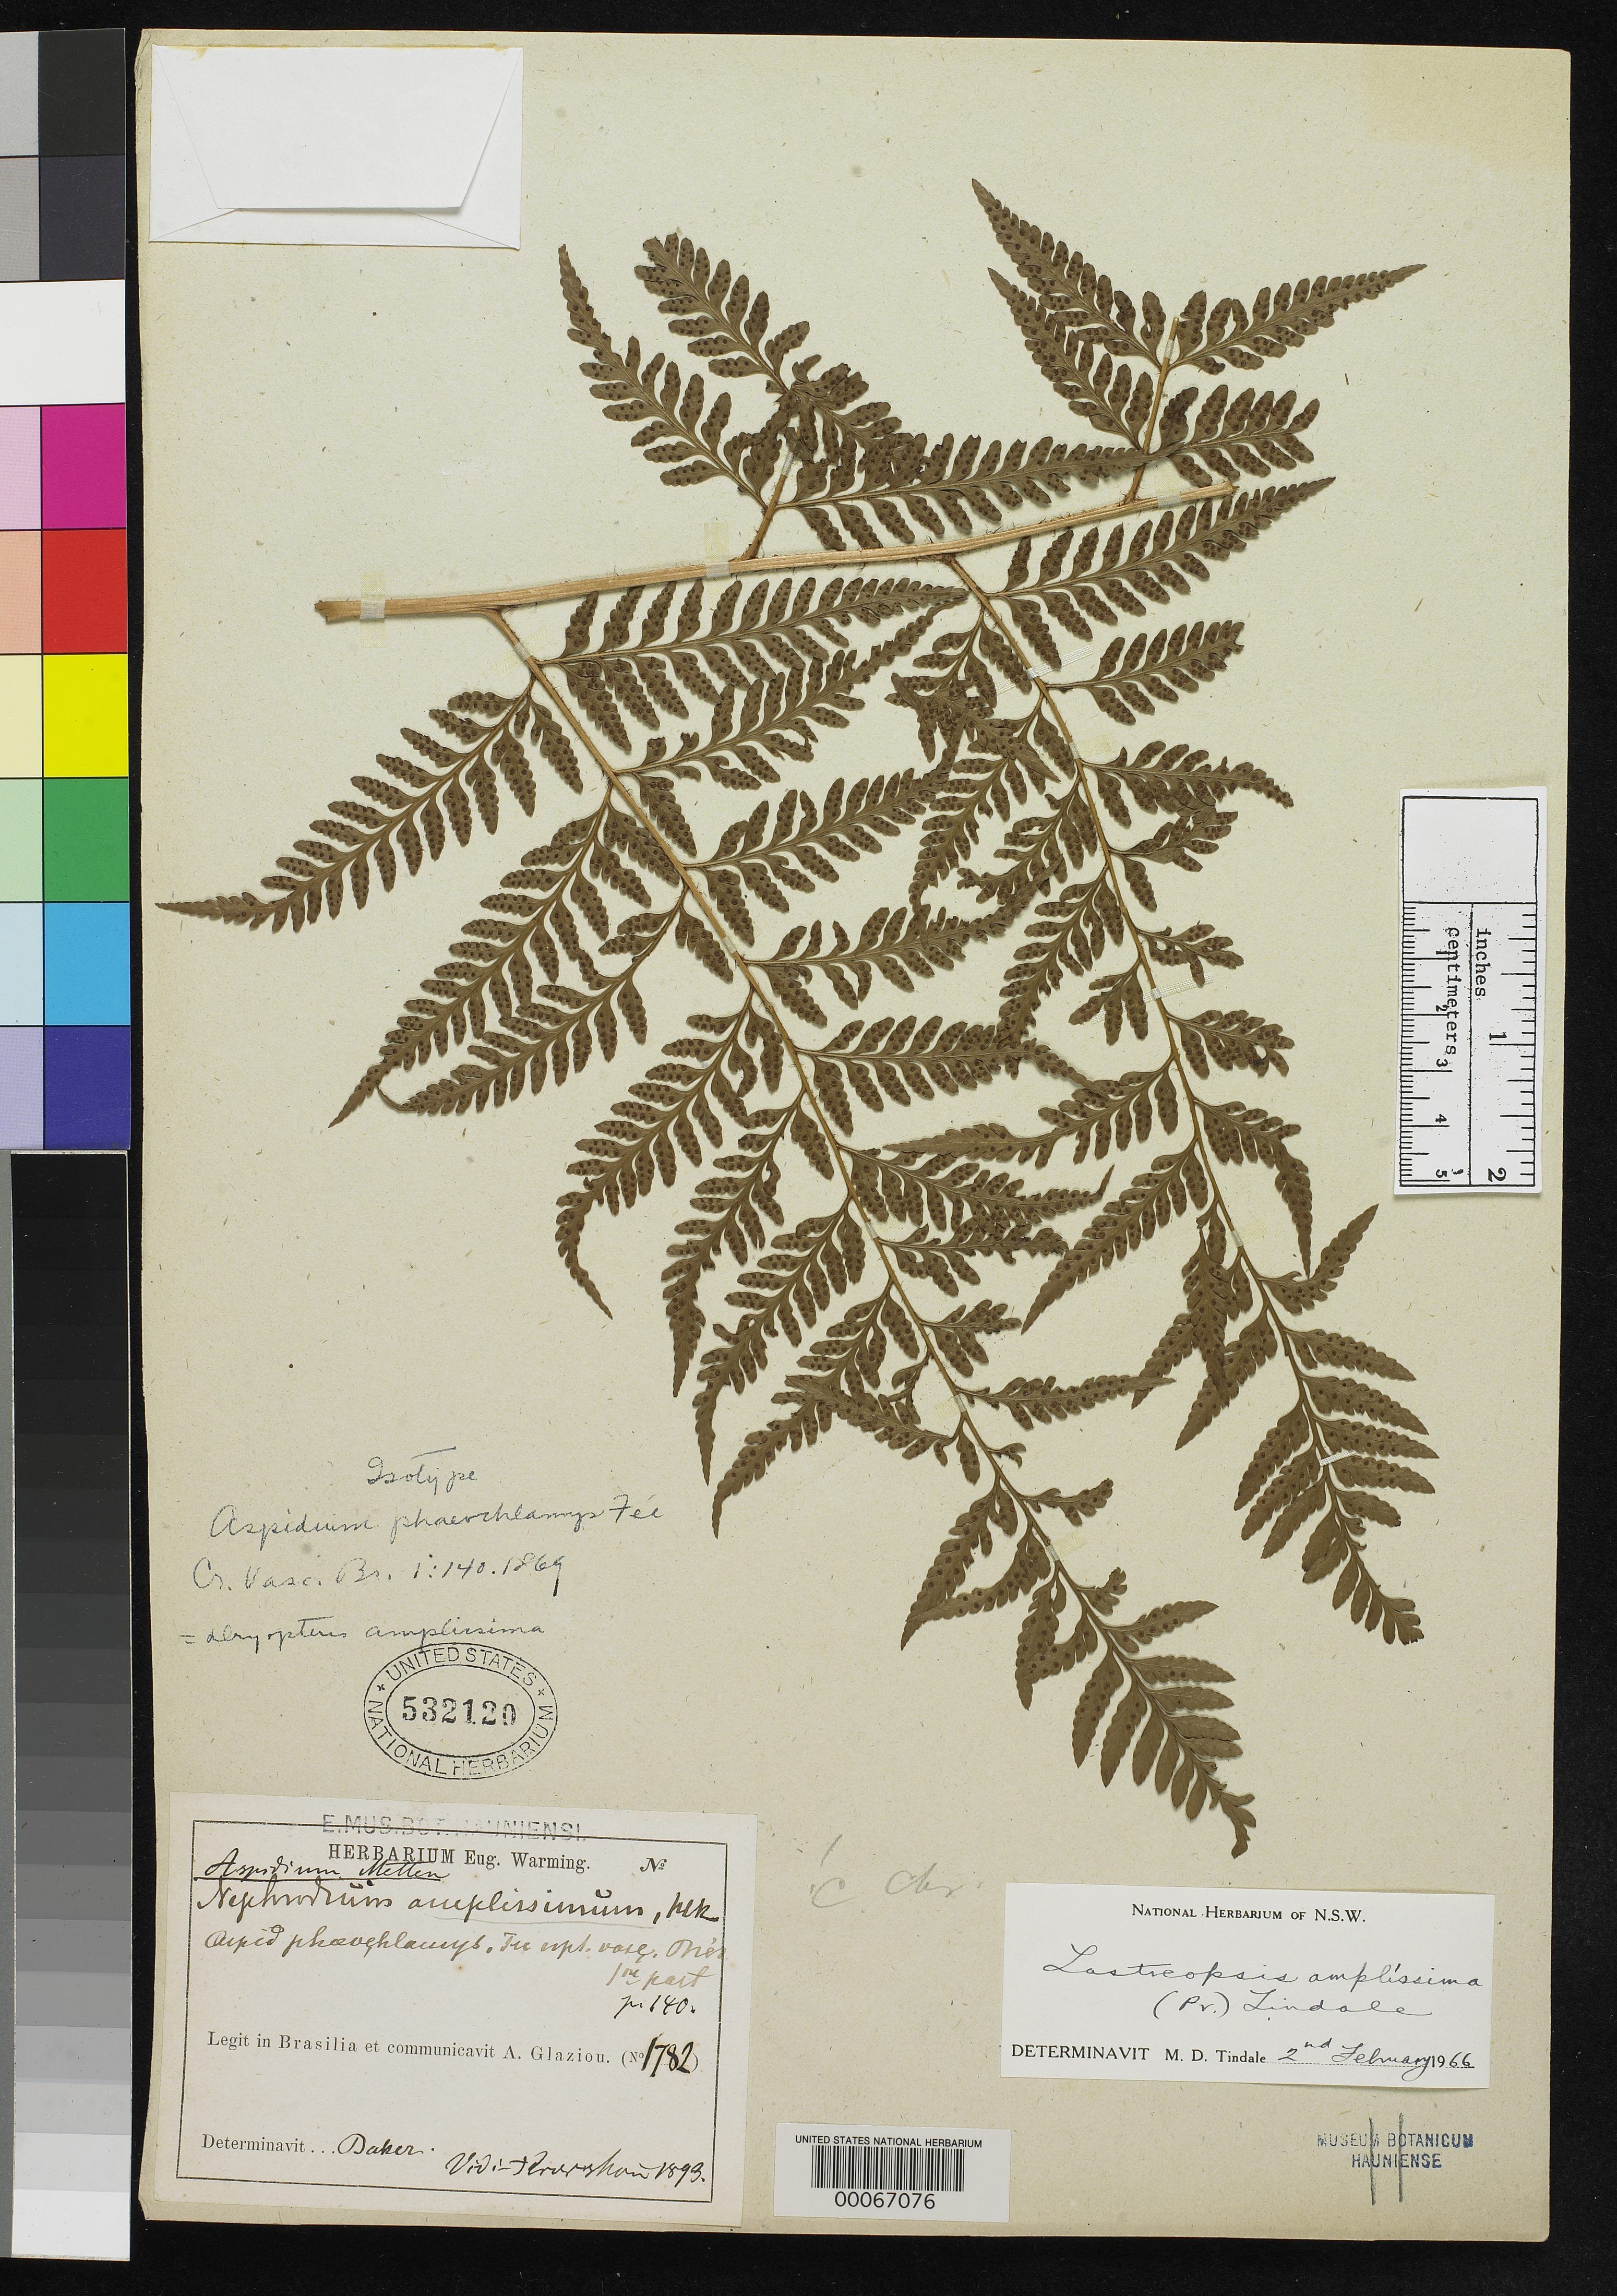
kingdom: Plantae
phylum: Tracheophyta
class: Polypodiopsida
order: Polypodiales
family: Tectariaceae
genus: Aspidium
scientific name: Aspidium phaeochlamys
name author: Fée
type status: Type Collection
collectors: A. F. M. Glaziou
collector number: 1782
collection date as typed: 1893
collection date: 1893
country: Brazil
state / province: Minas Gerais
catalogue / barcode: US 532120